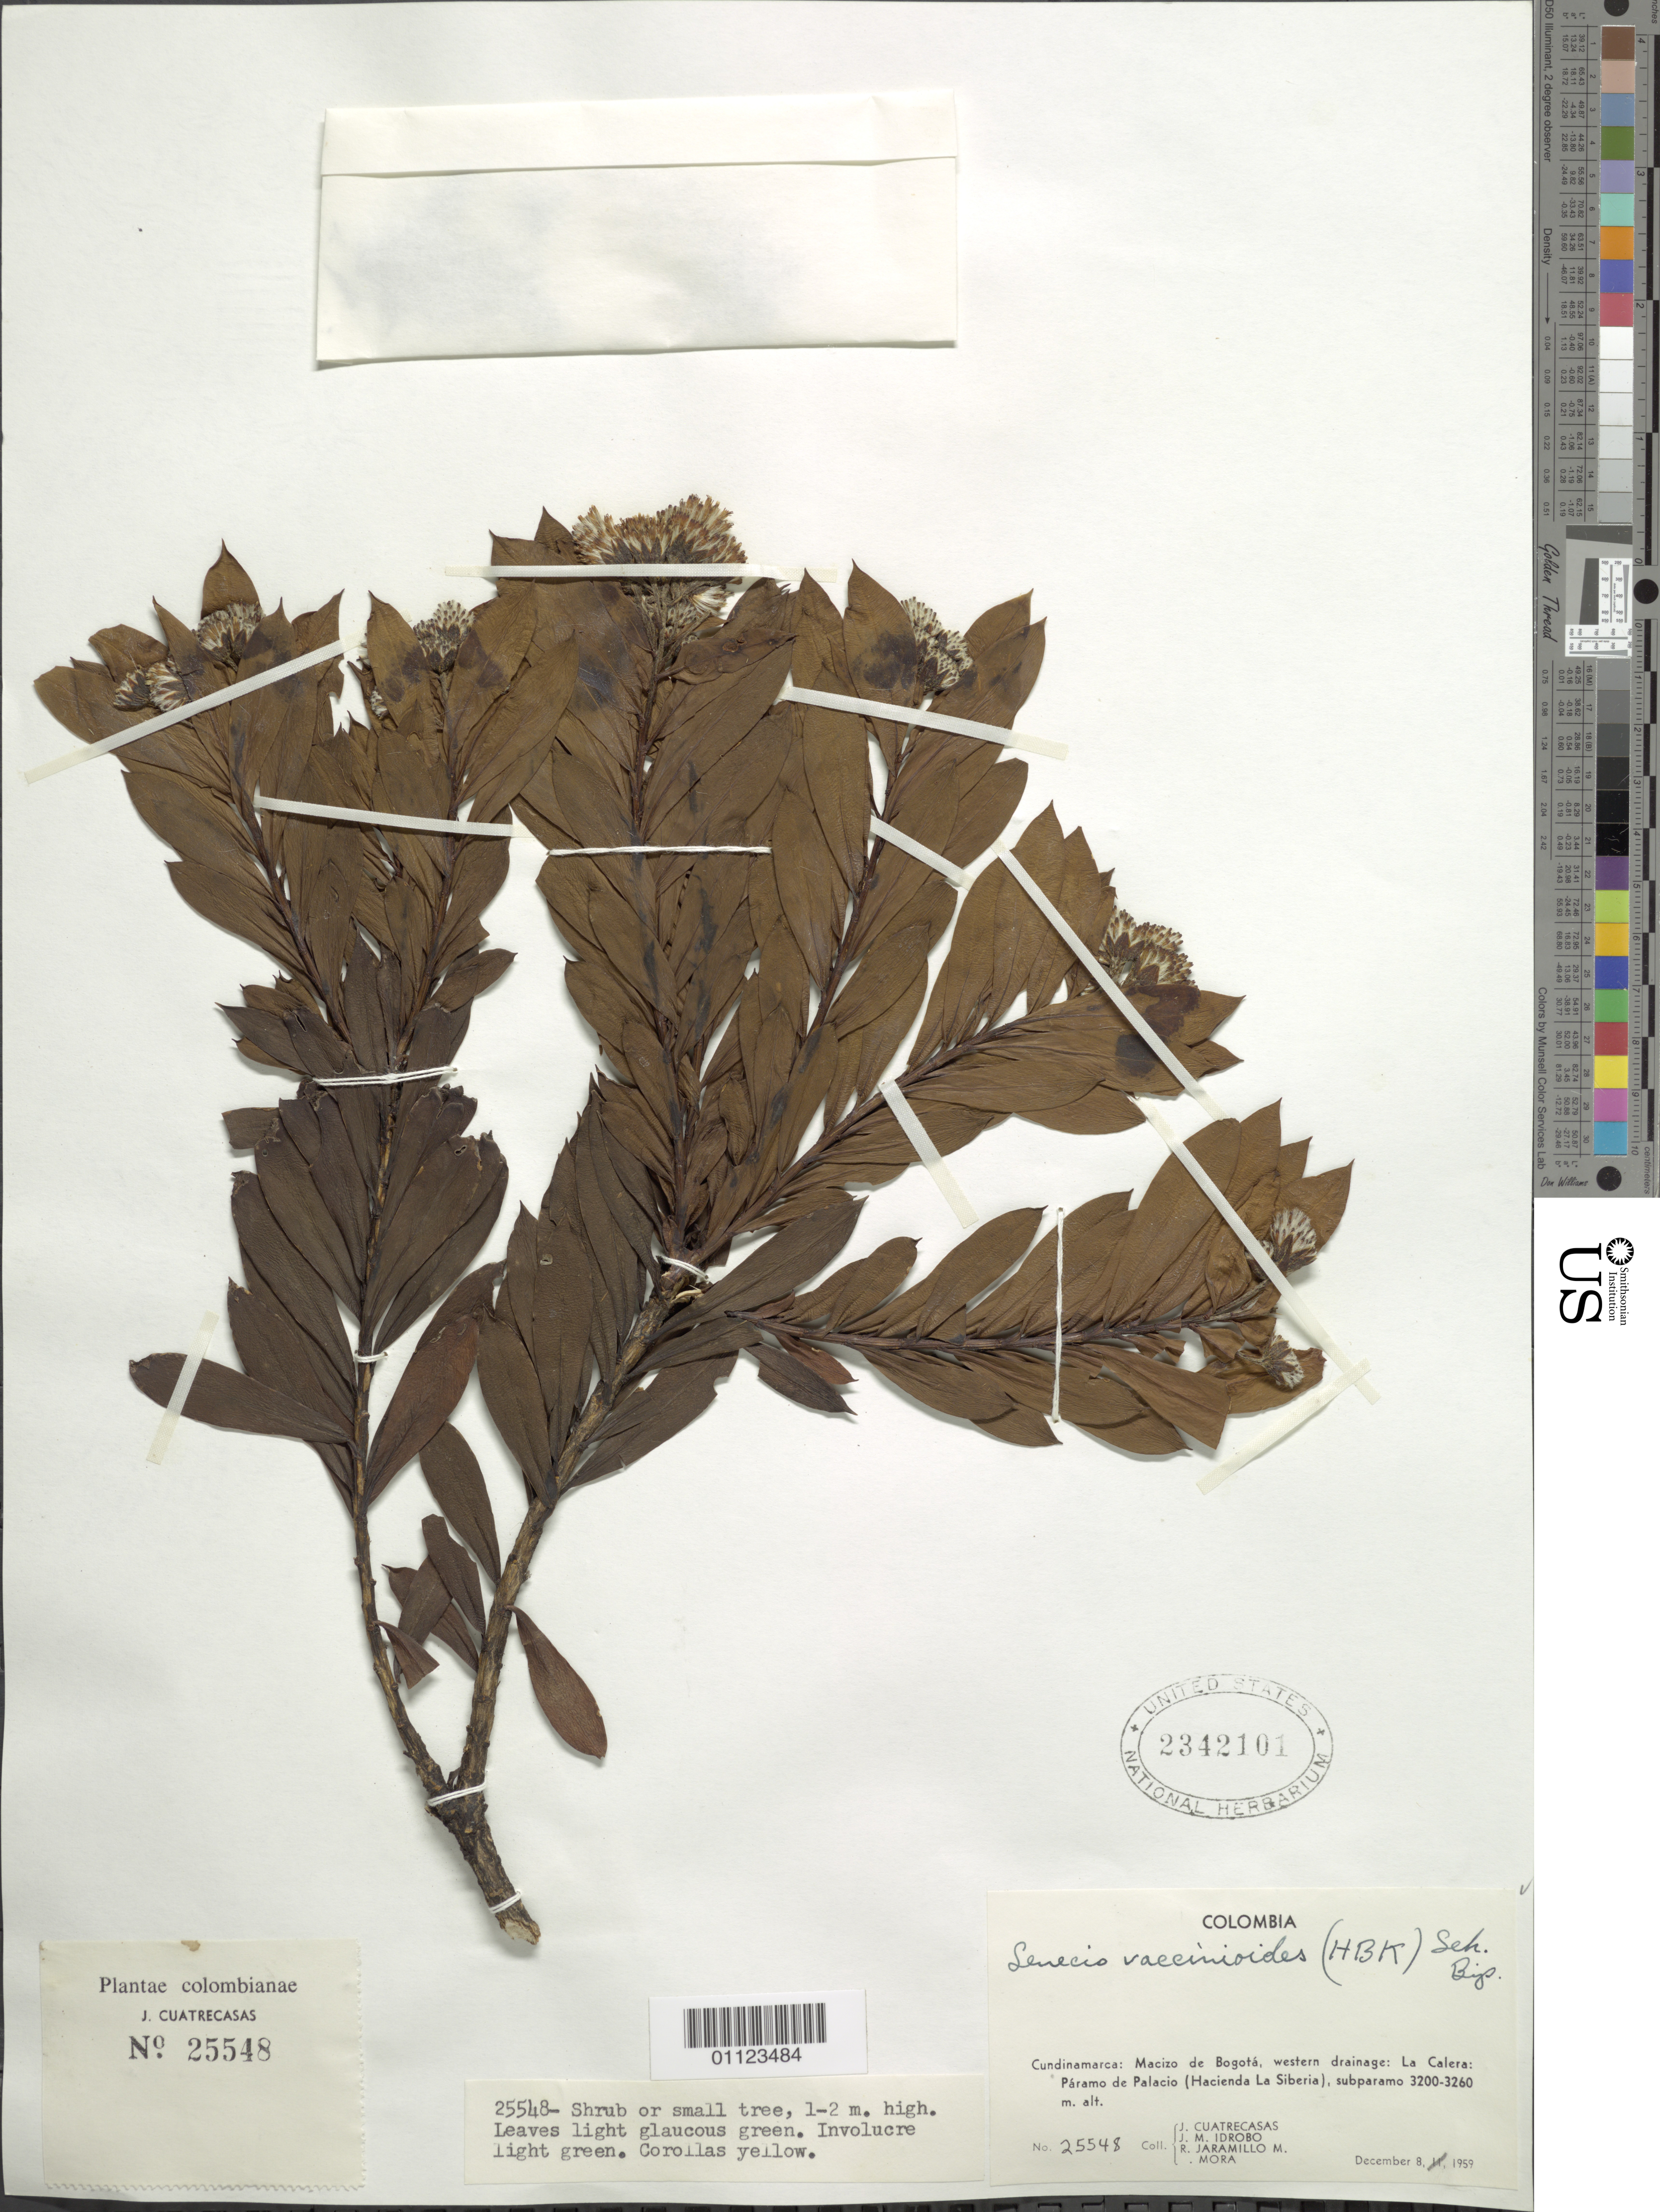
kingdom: Plantae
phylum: Tracheophyta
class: Magnoliopsida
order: Asterales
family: Asteraceae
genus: Pentacalia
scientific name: Pentacalia vaccinioides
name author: (Kunth) Cuatrec.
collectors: J. Cuatrecasas, J. M. Idrobo, R. Jaramillo M. & L. Mora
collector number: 25548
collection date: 1959-12-08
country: Colombia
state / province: Cundinamarca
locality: Macizo de Bogota, western drainage: La Calera: Paramo de Palacio (Hacienda La Siberia), subparamo.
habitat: subparamo.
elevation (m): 3200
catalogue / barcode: US 2342101